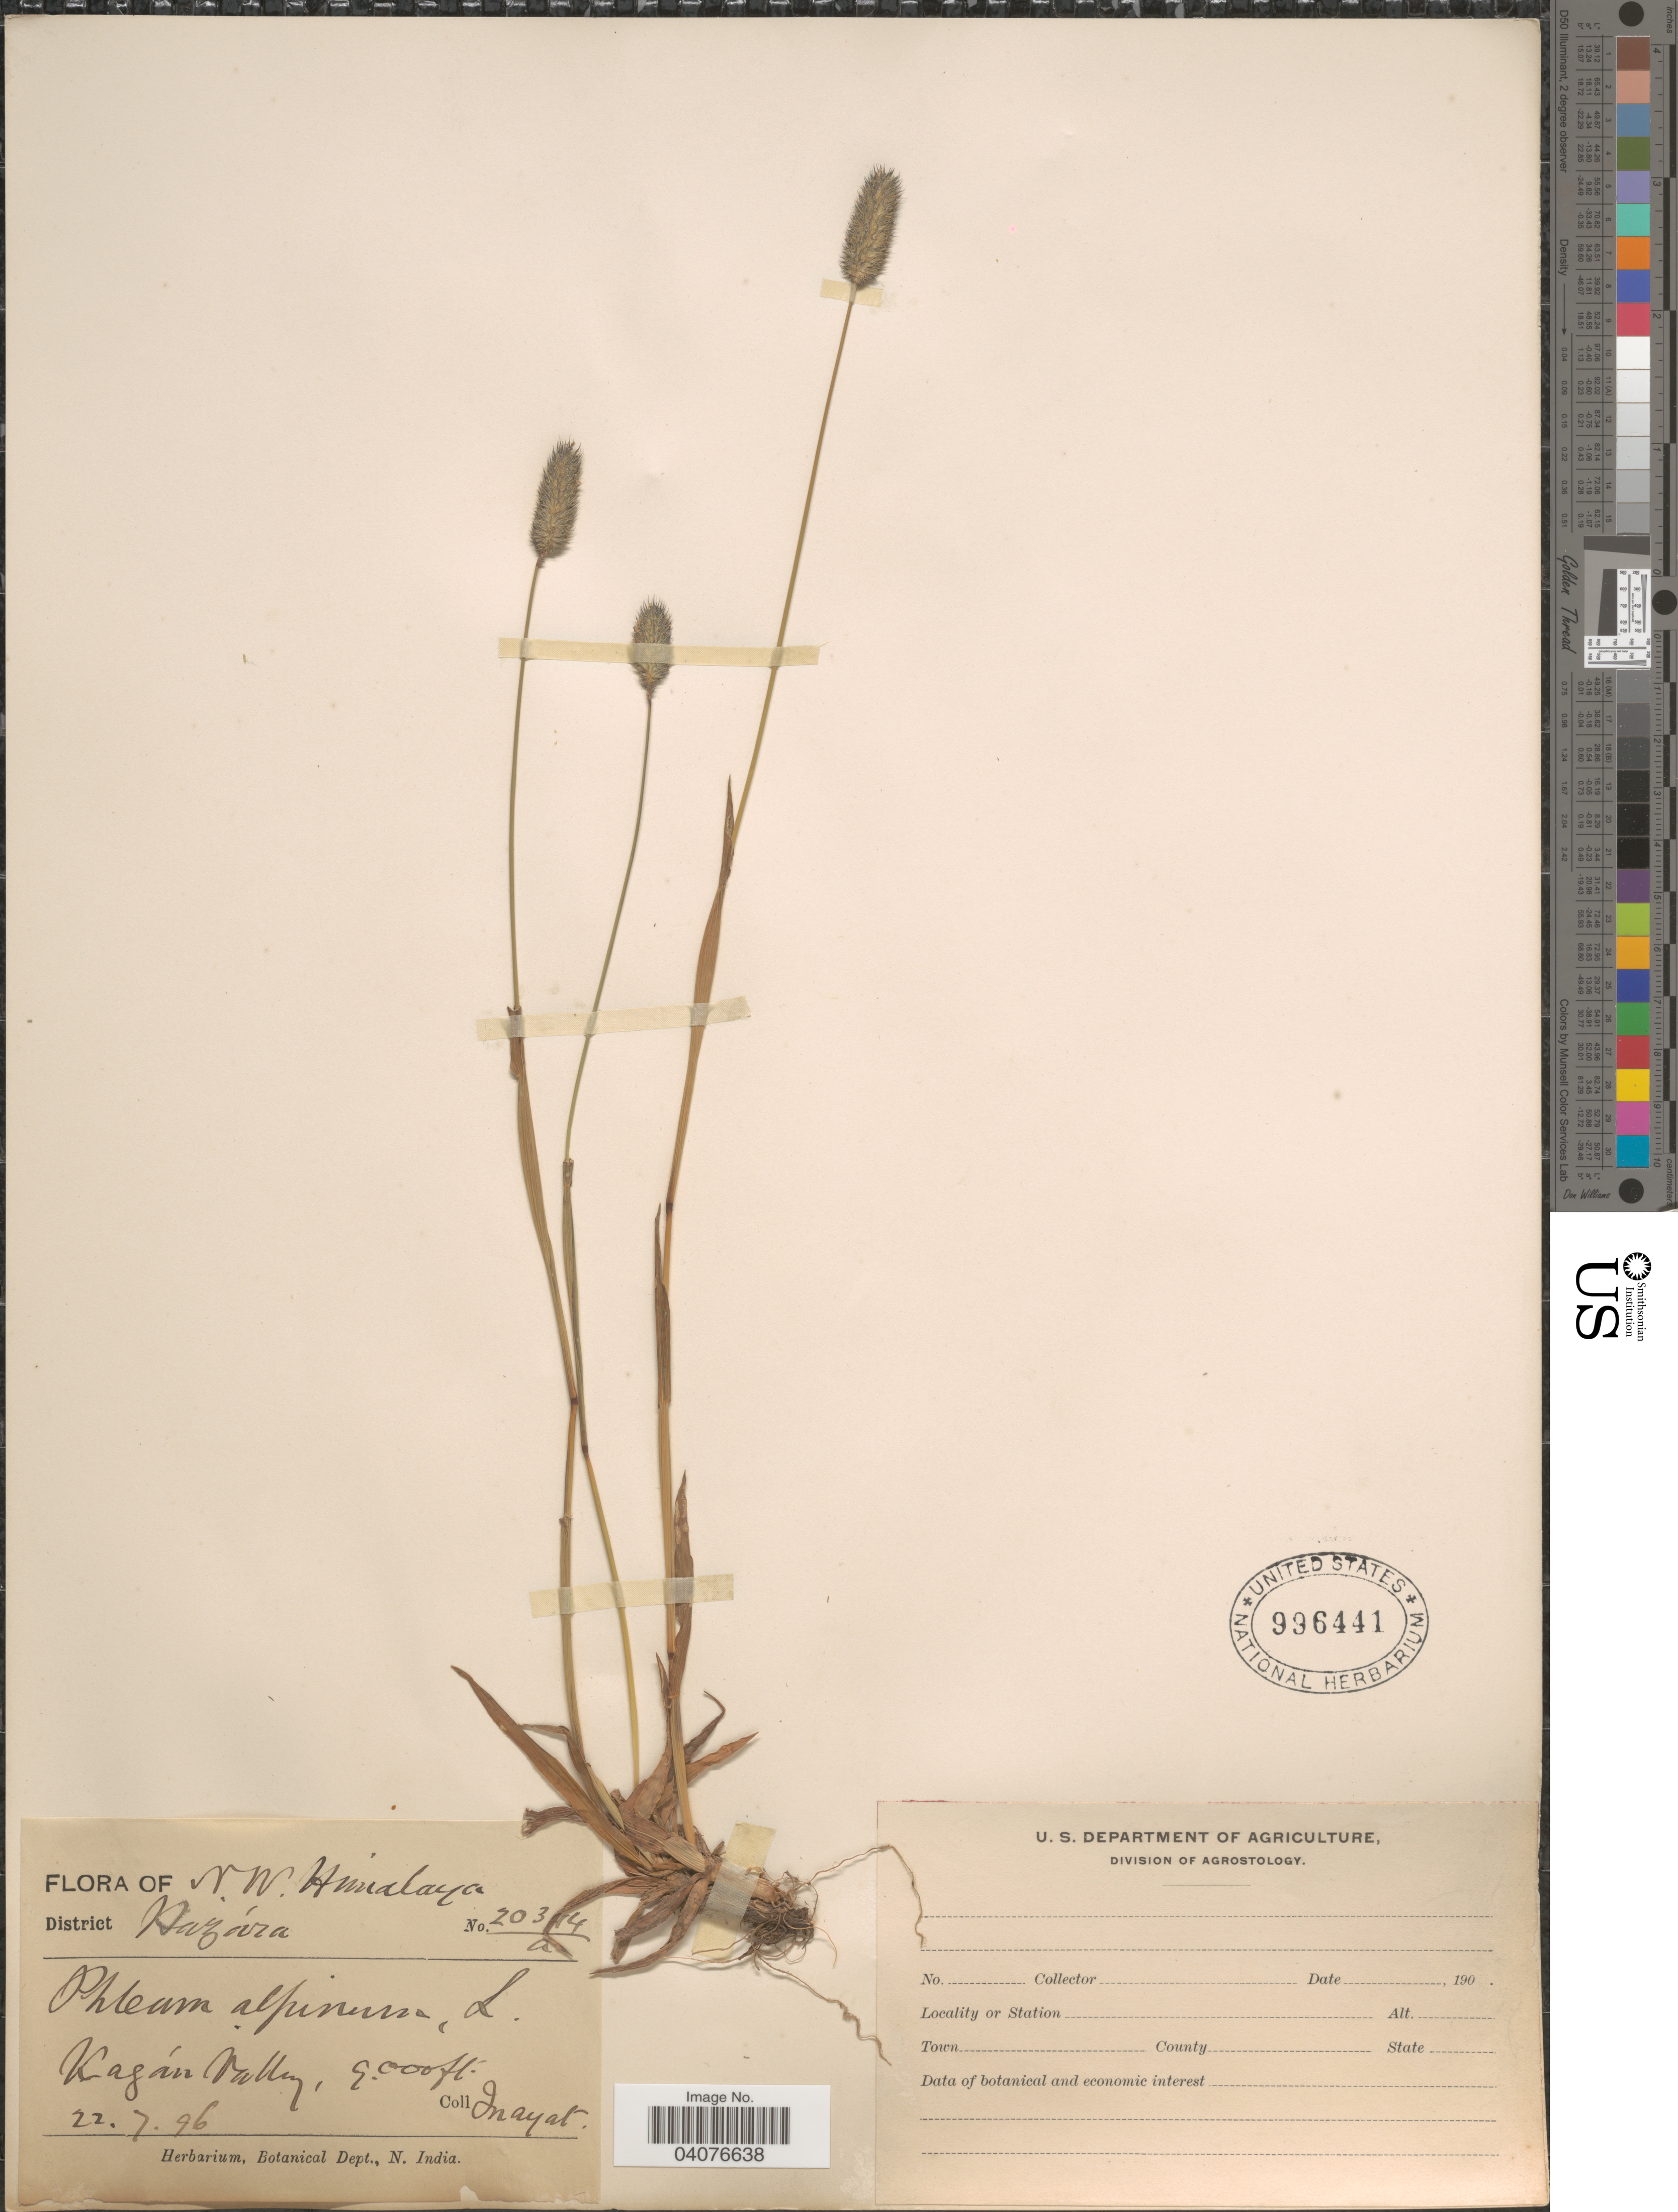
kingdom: Plantae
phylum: Tracheophyta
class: Liliopsida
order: Poales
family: Poaceae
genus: Phleum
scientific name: Phleum alpinum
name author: L.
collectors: -. Inayat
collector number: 203!4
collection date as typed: Transcribed d/m/y: 22/7/96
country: Pakistan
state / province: Khyber Pakhtunkhwa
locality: N. W. Himalaya. District Hazára. Kagán Valley.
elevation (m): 2743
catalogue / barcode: US 996441